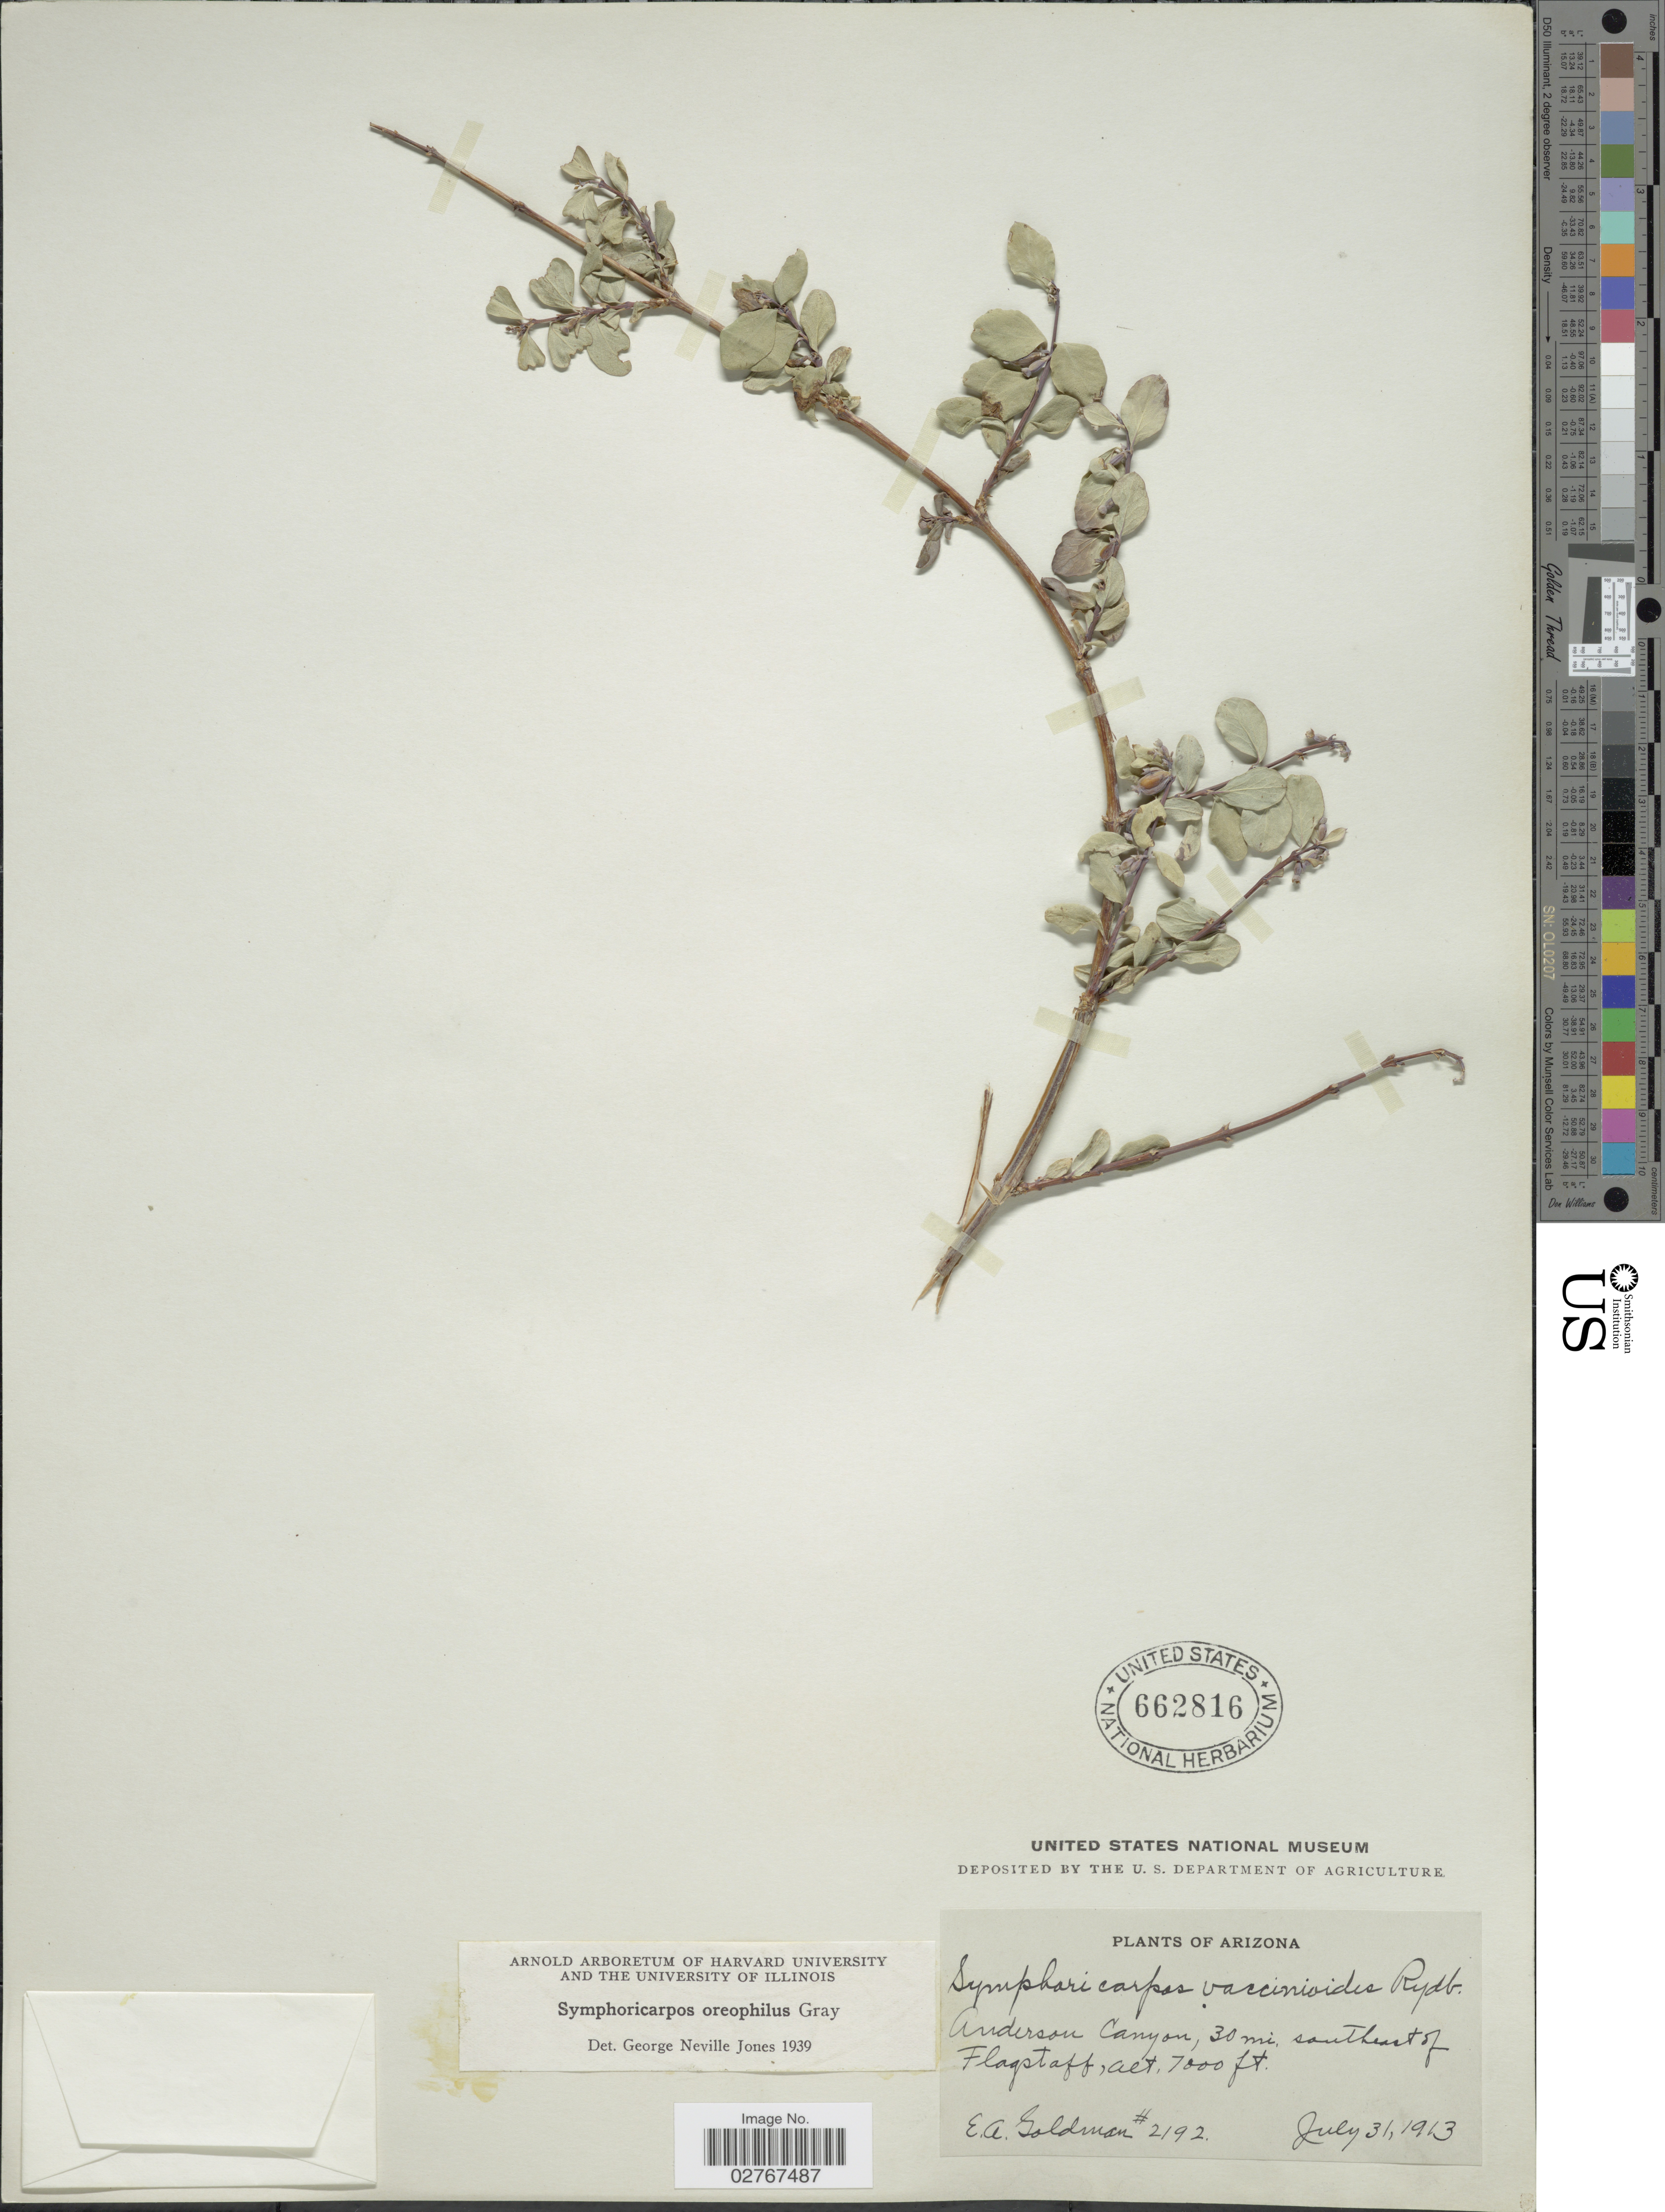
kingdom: Plantae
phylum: Tracheophyta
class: Magnoliopsida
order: Dipsacales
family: Caprifoliaceae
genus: Symphoricarpos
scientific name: Symphoricarpos oreophilus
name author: A. Gray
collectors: E. A. Goldman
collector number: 2192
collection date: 1913-07-31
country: United States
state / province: Arizona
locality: Anderson Canyon, 30 mi. southeast of Flagstaff.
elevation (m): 2134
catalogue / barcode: US 662816